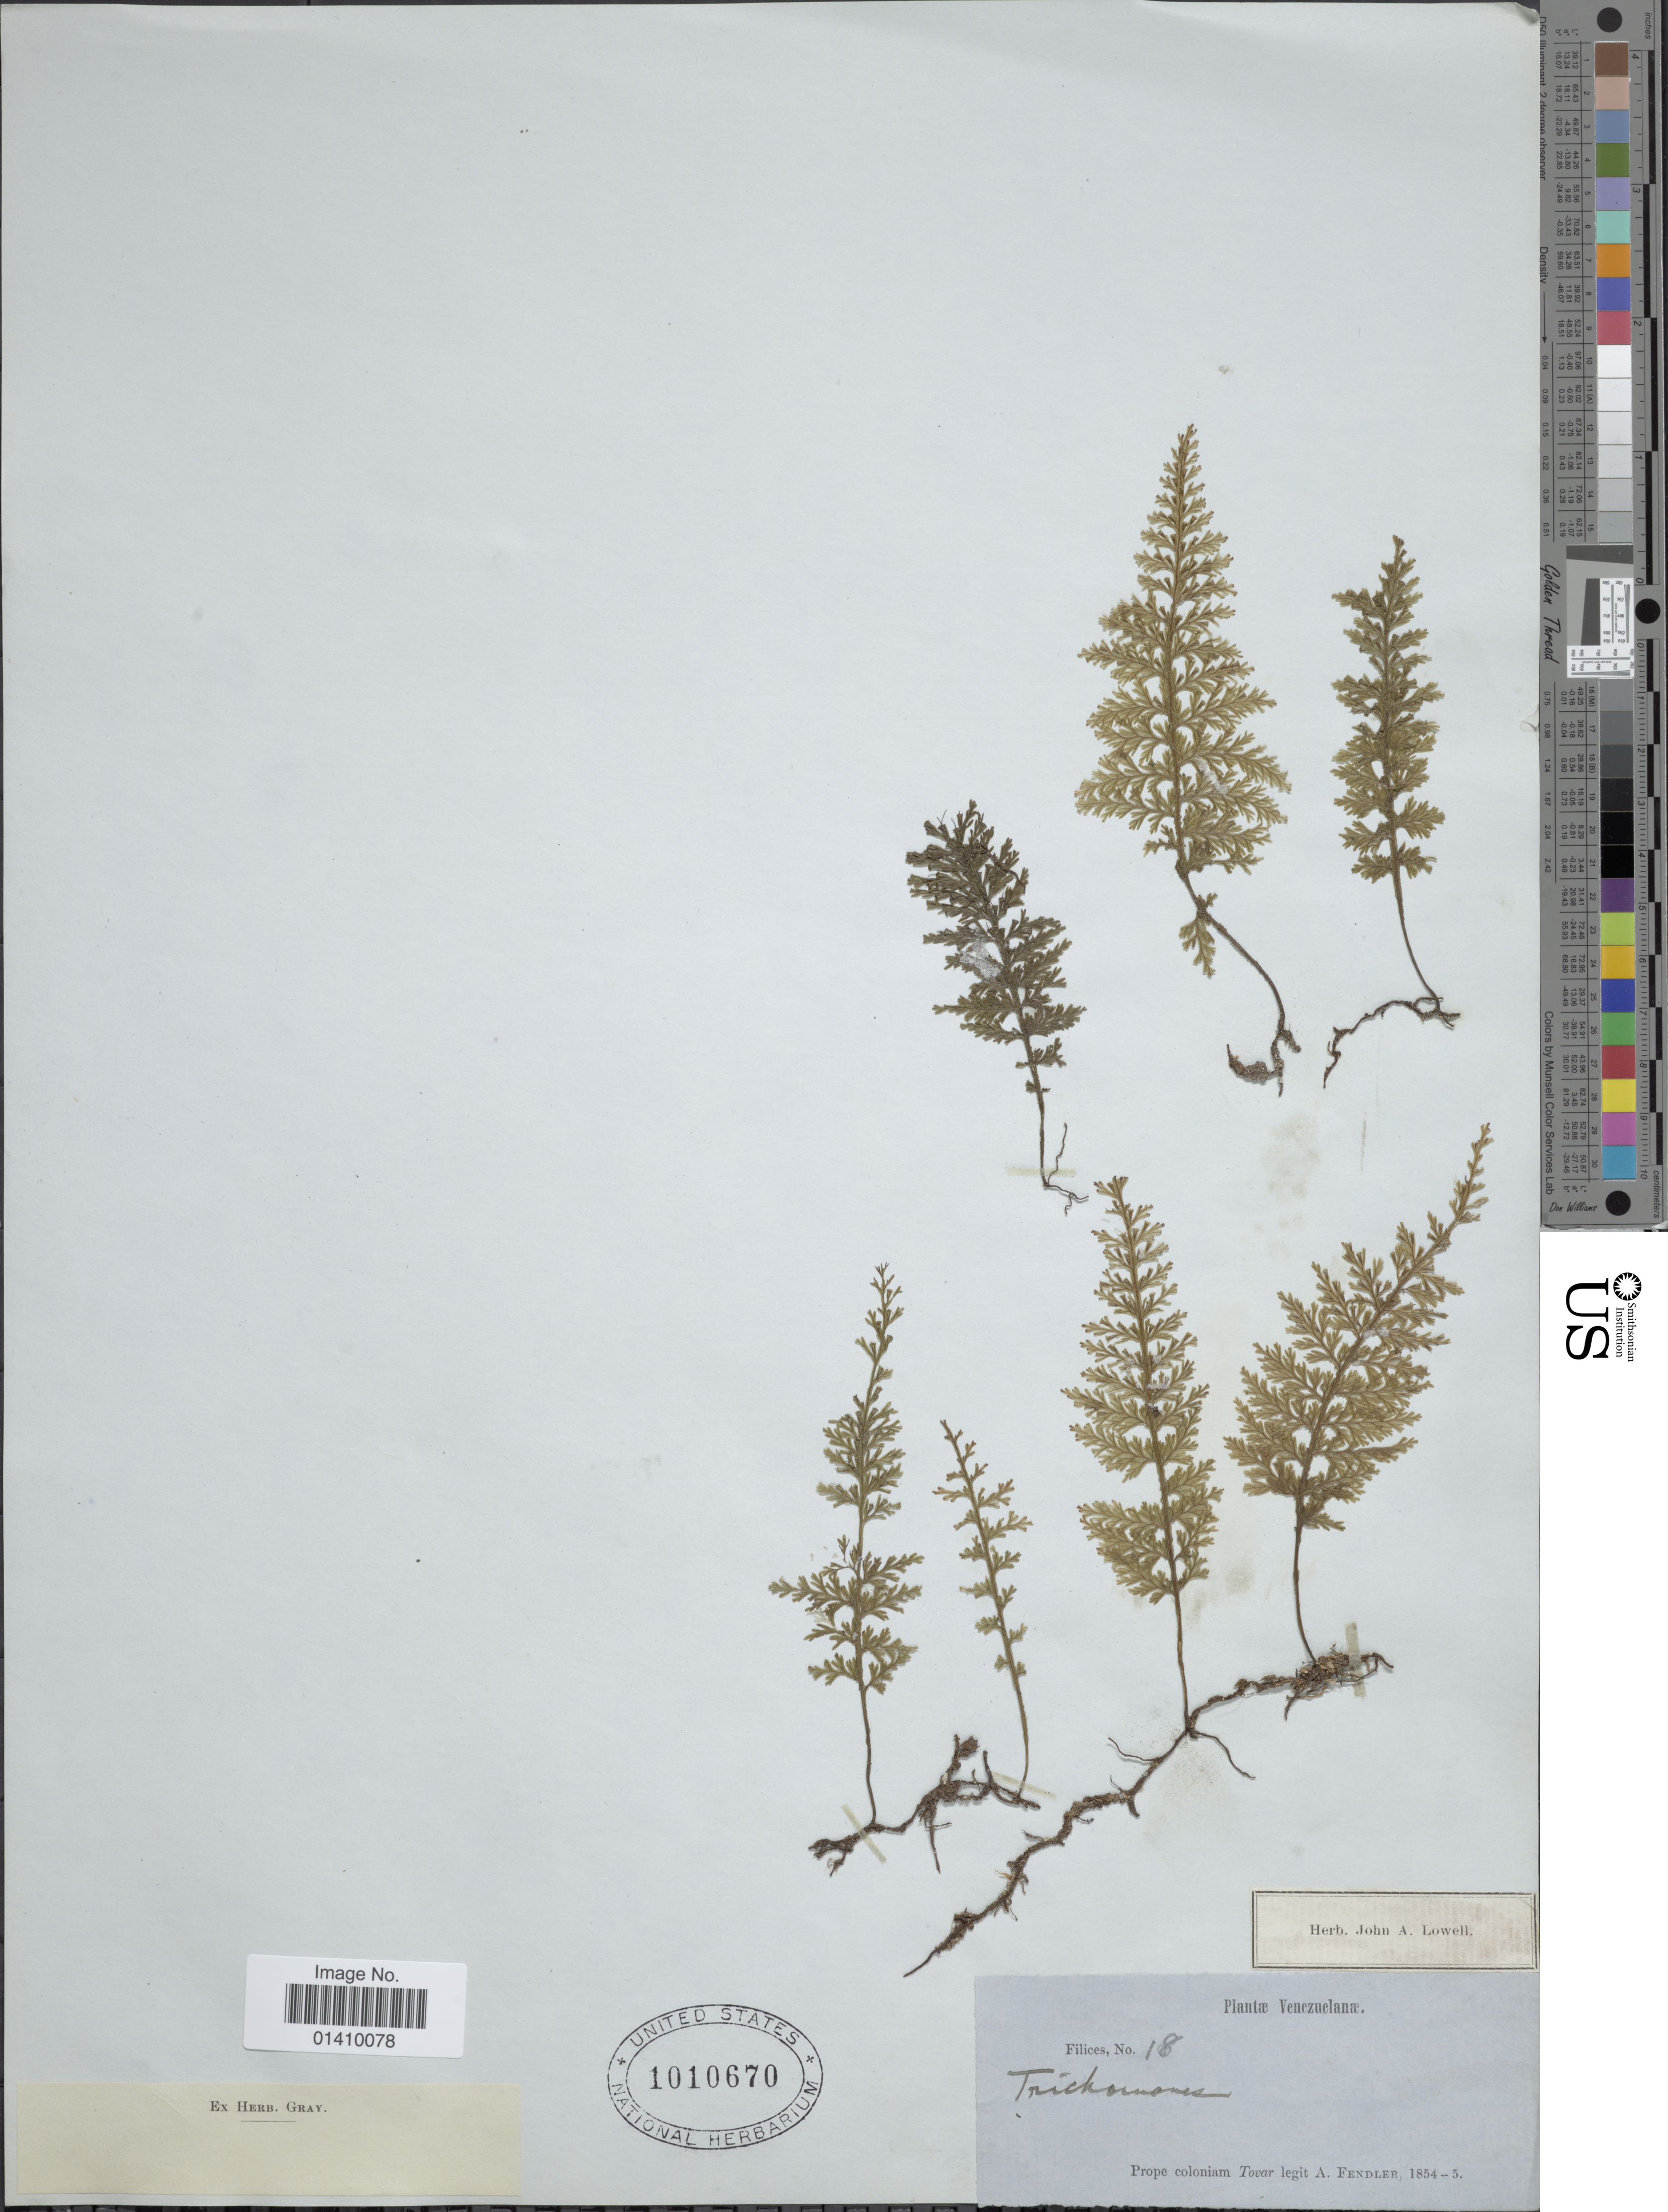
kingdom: Plantae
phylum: Tracheophyta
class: Polypodiopsida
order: Hymenophyllales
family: Hymenophyllaceae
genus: Polyphlebium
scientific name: Polyphlebium diaphanum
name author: (Kunth) Ebihara & Dubuisson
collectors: A. Fendler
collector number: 18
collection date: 1854/1855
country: Venezuela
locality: Prope coloniam Tovar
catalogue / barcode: US 1010670